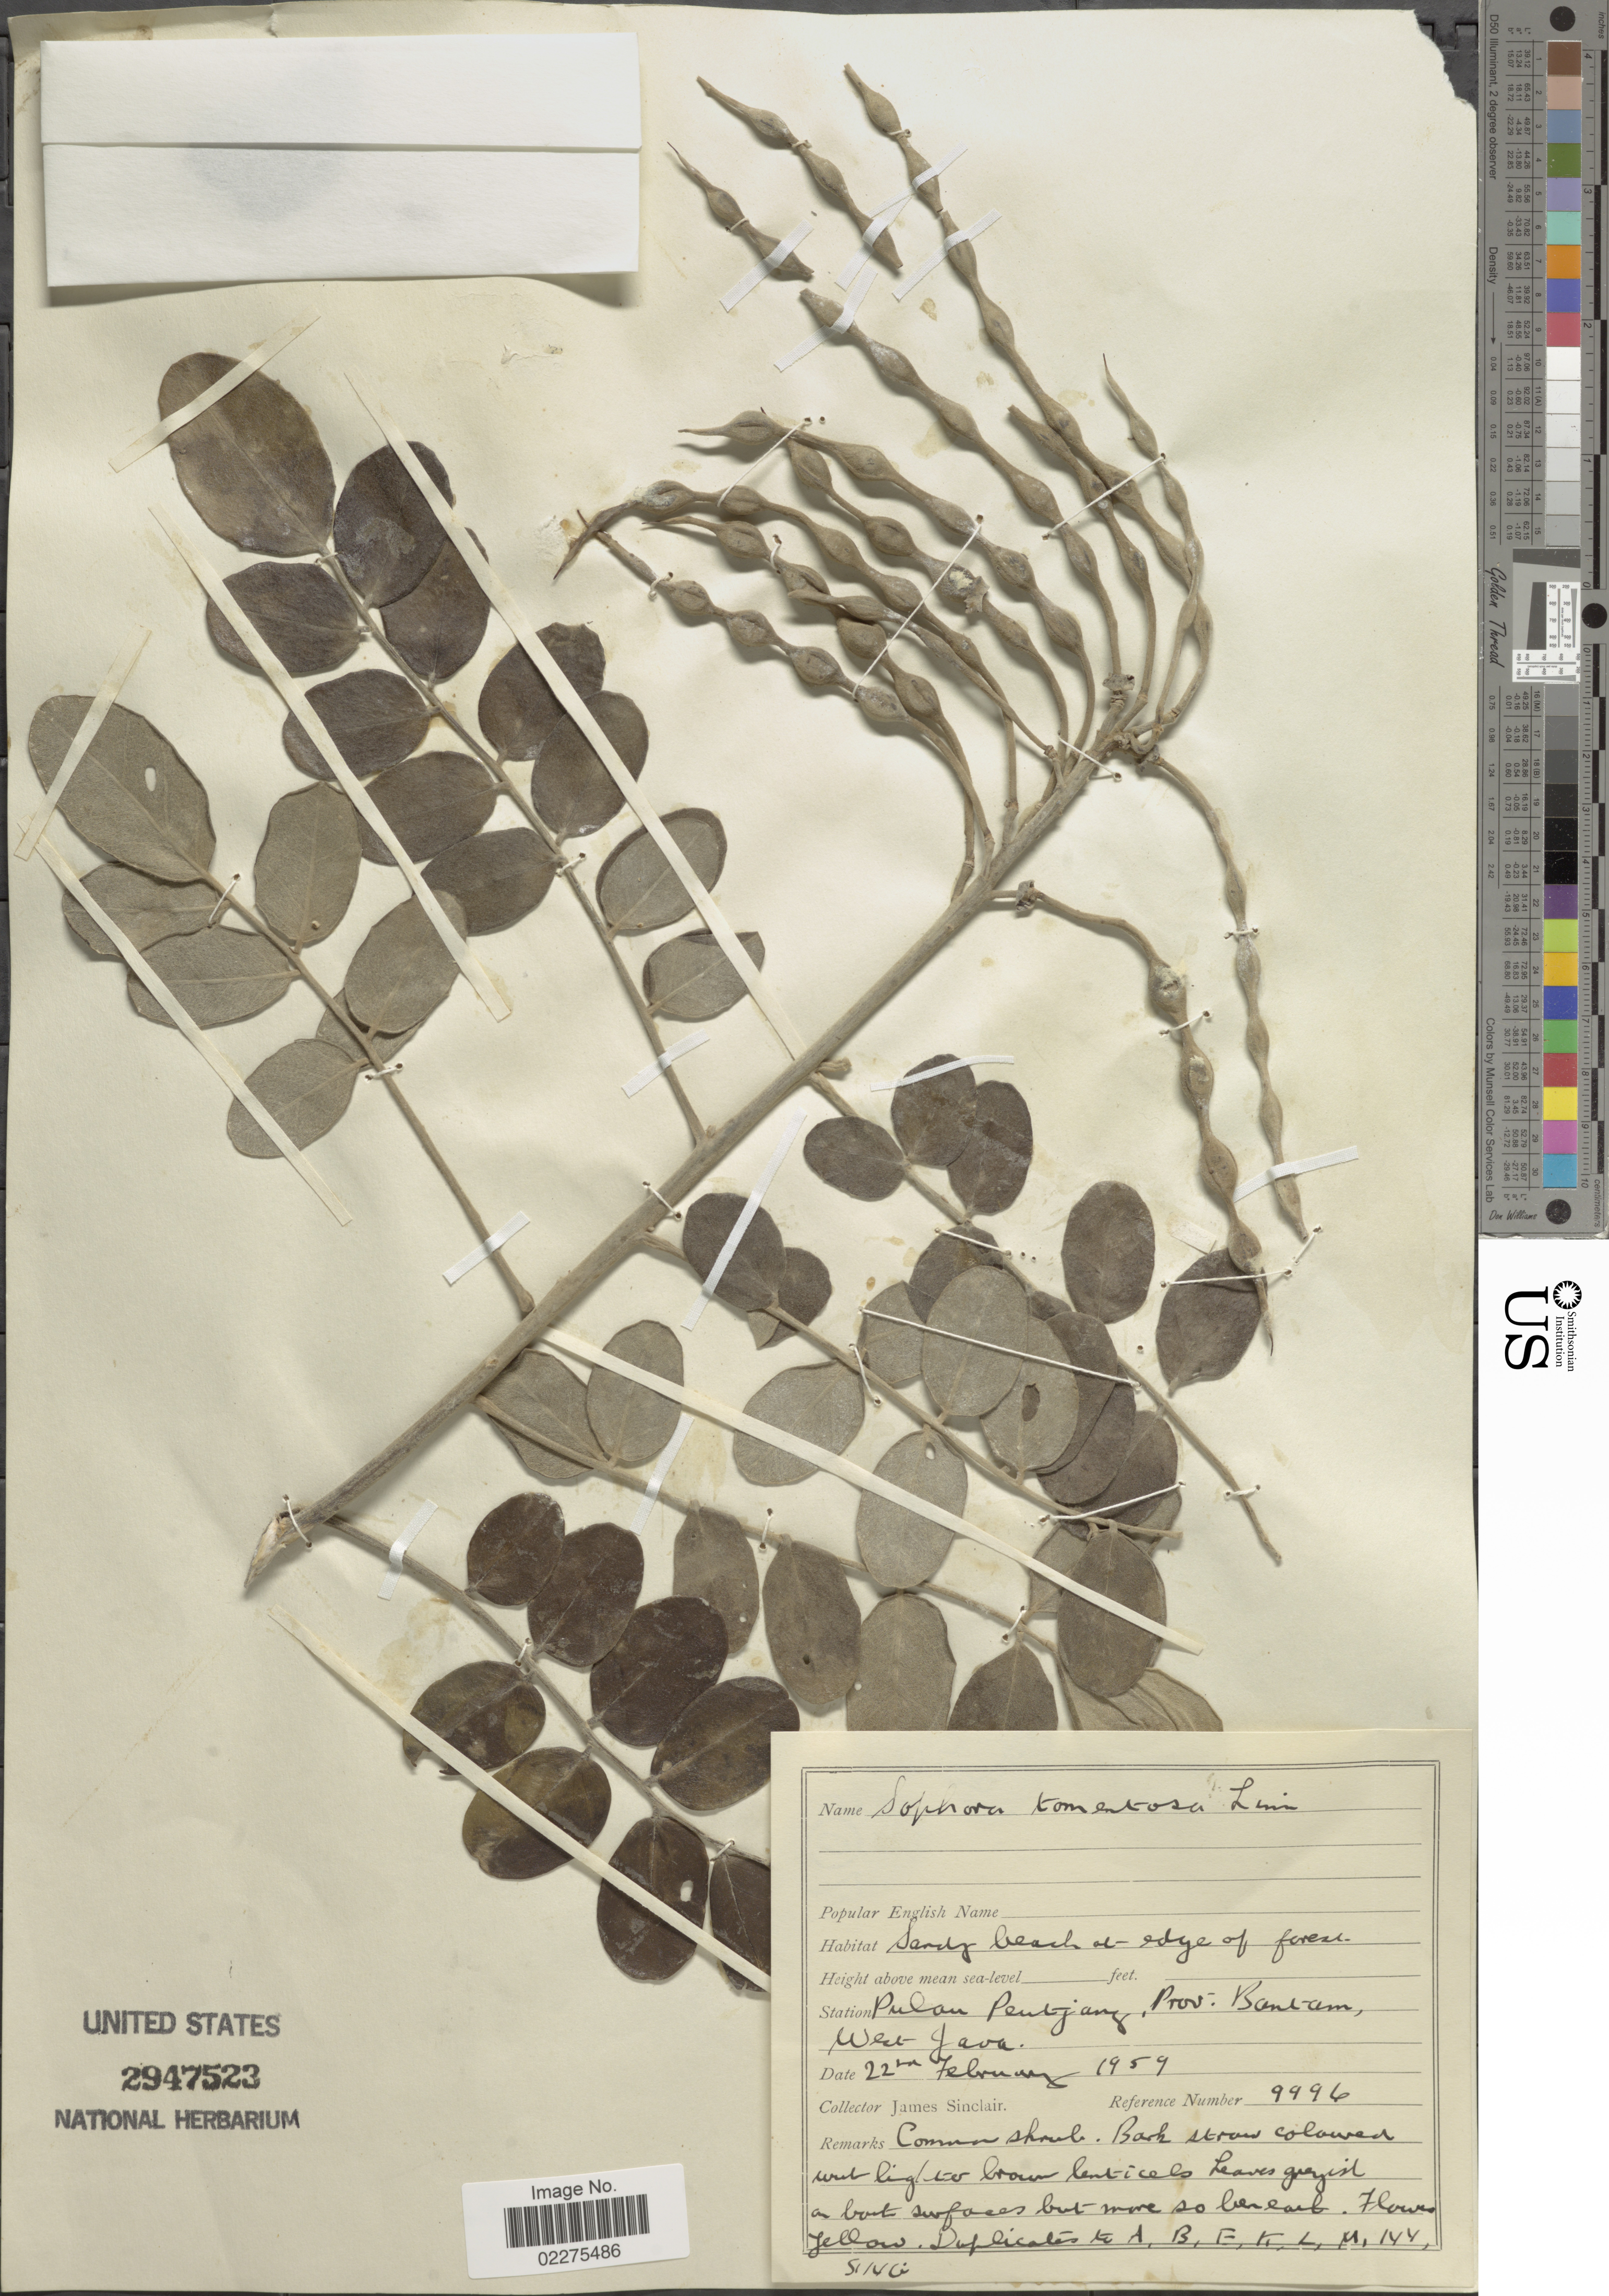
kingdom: Plantae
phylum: Tracheophyta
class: Magnoliopsida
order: Fabales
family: Fabaceae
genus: Sophora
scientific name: Sophora tomentosa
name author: L.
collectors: J. Sinclair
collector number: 9996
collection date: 1959-02-22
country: Indonesia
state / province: Java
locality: Pulan Pentjang, Prov. Bantam, West Java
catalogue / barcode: US 2947523